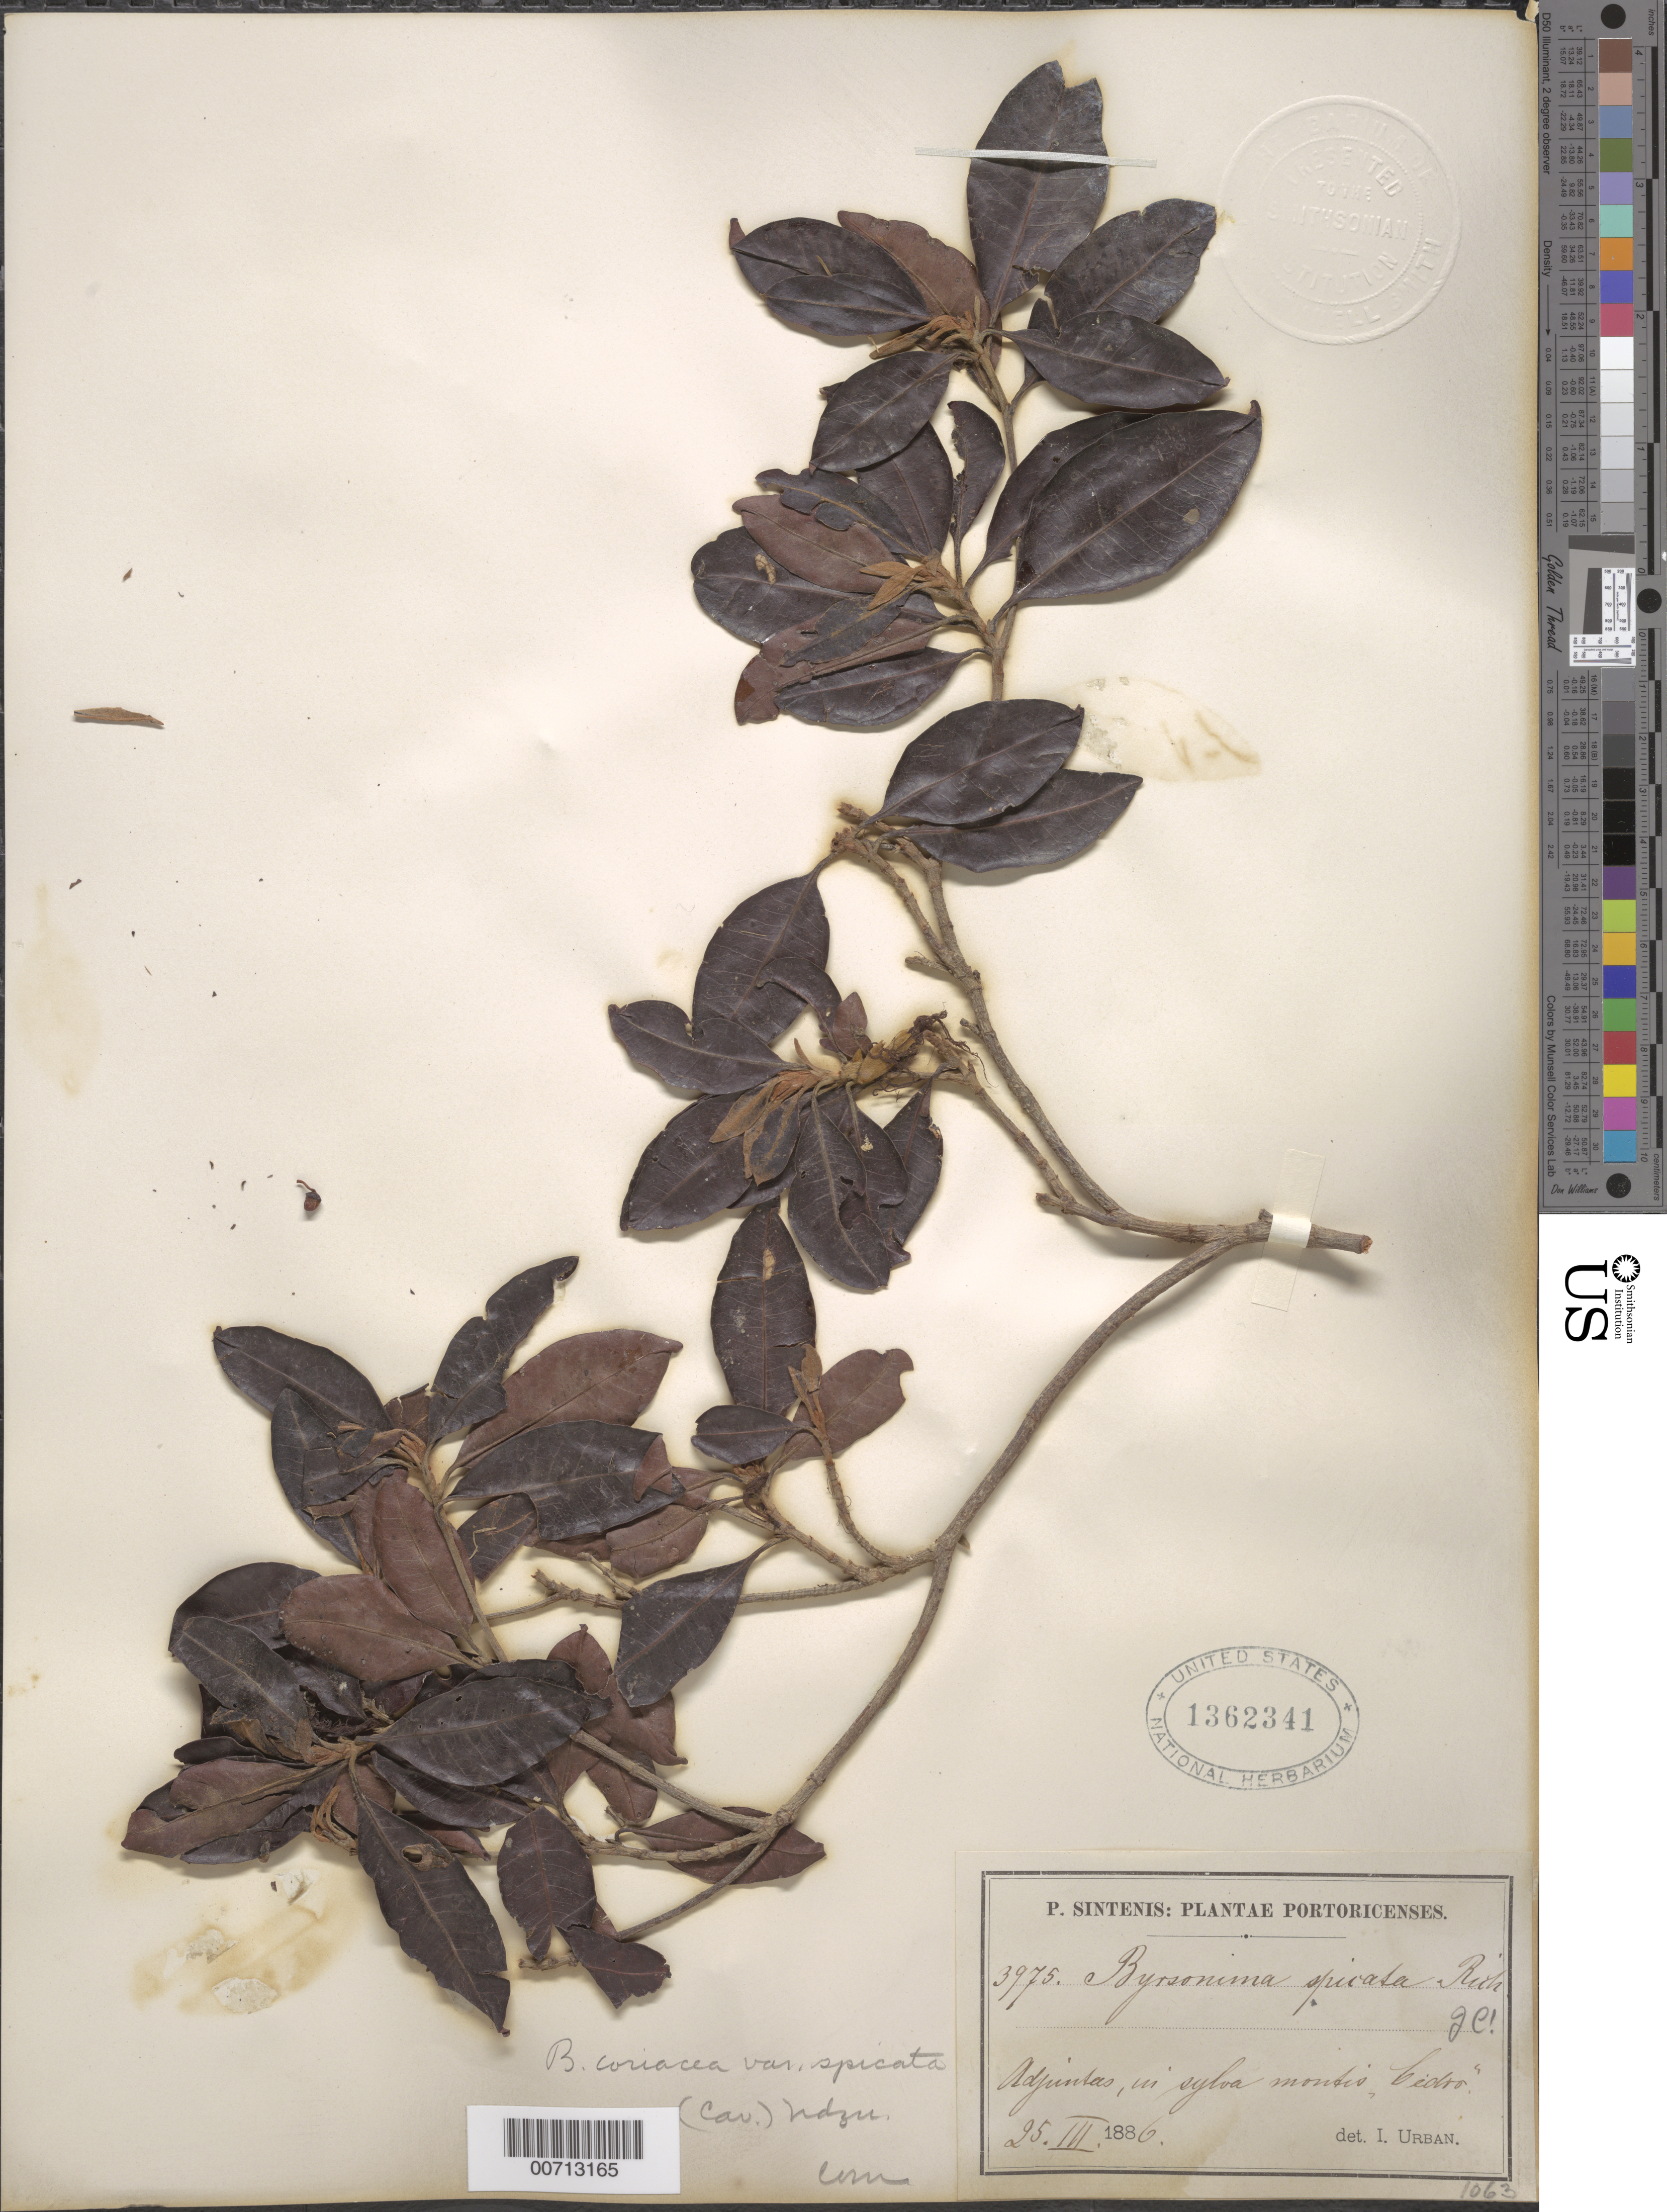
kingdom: Plantae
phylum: Tracheophyta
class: Magnoliopsida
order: Malpighiales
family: Malpighiaceae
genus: Byrsonima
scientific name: Byrsonima spicata (Cav.) DC.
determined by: Urban, Ignatz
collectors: P. Sintenis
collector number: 3975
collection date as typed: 25 Mar 1886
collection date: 1886-03-25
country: Puerto Rico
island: Greater Antilles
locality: Adjuntas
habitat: In sylva montis "Cedro"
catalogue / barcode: US 1362341